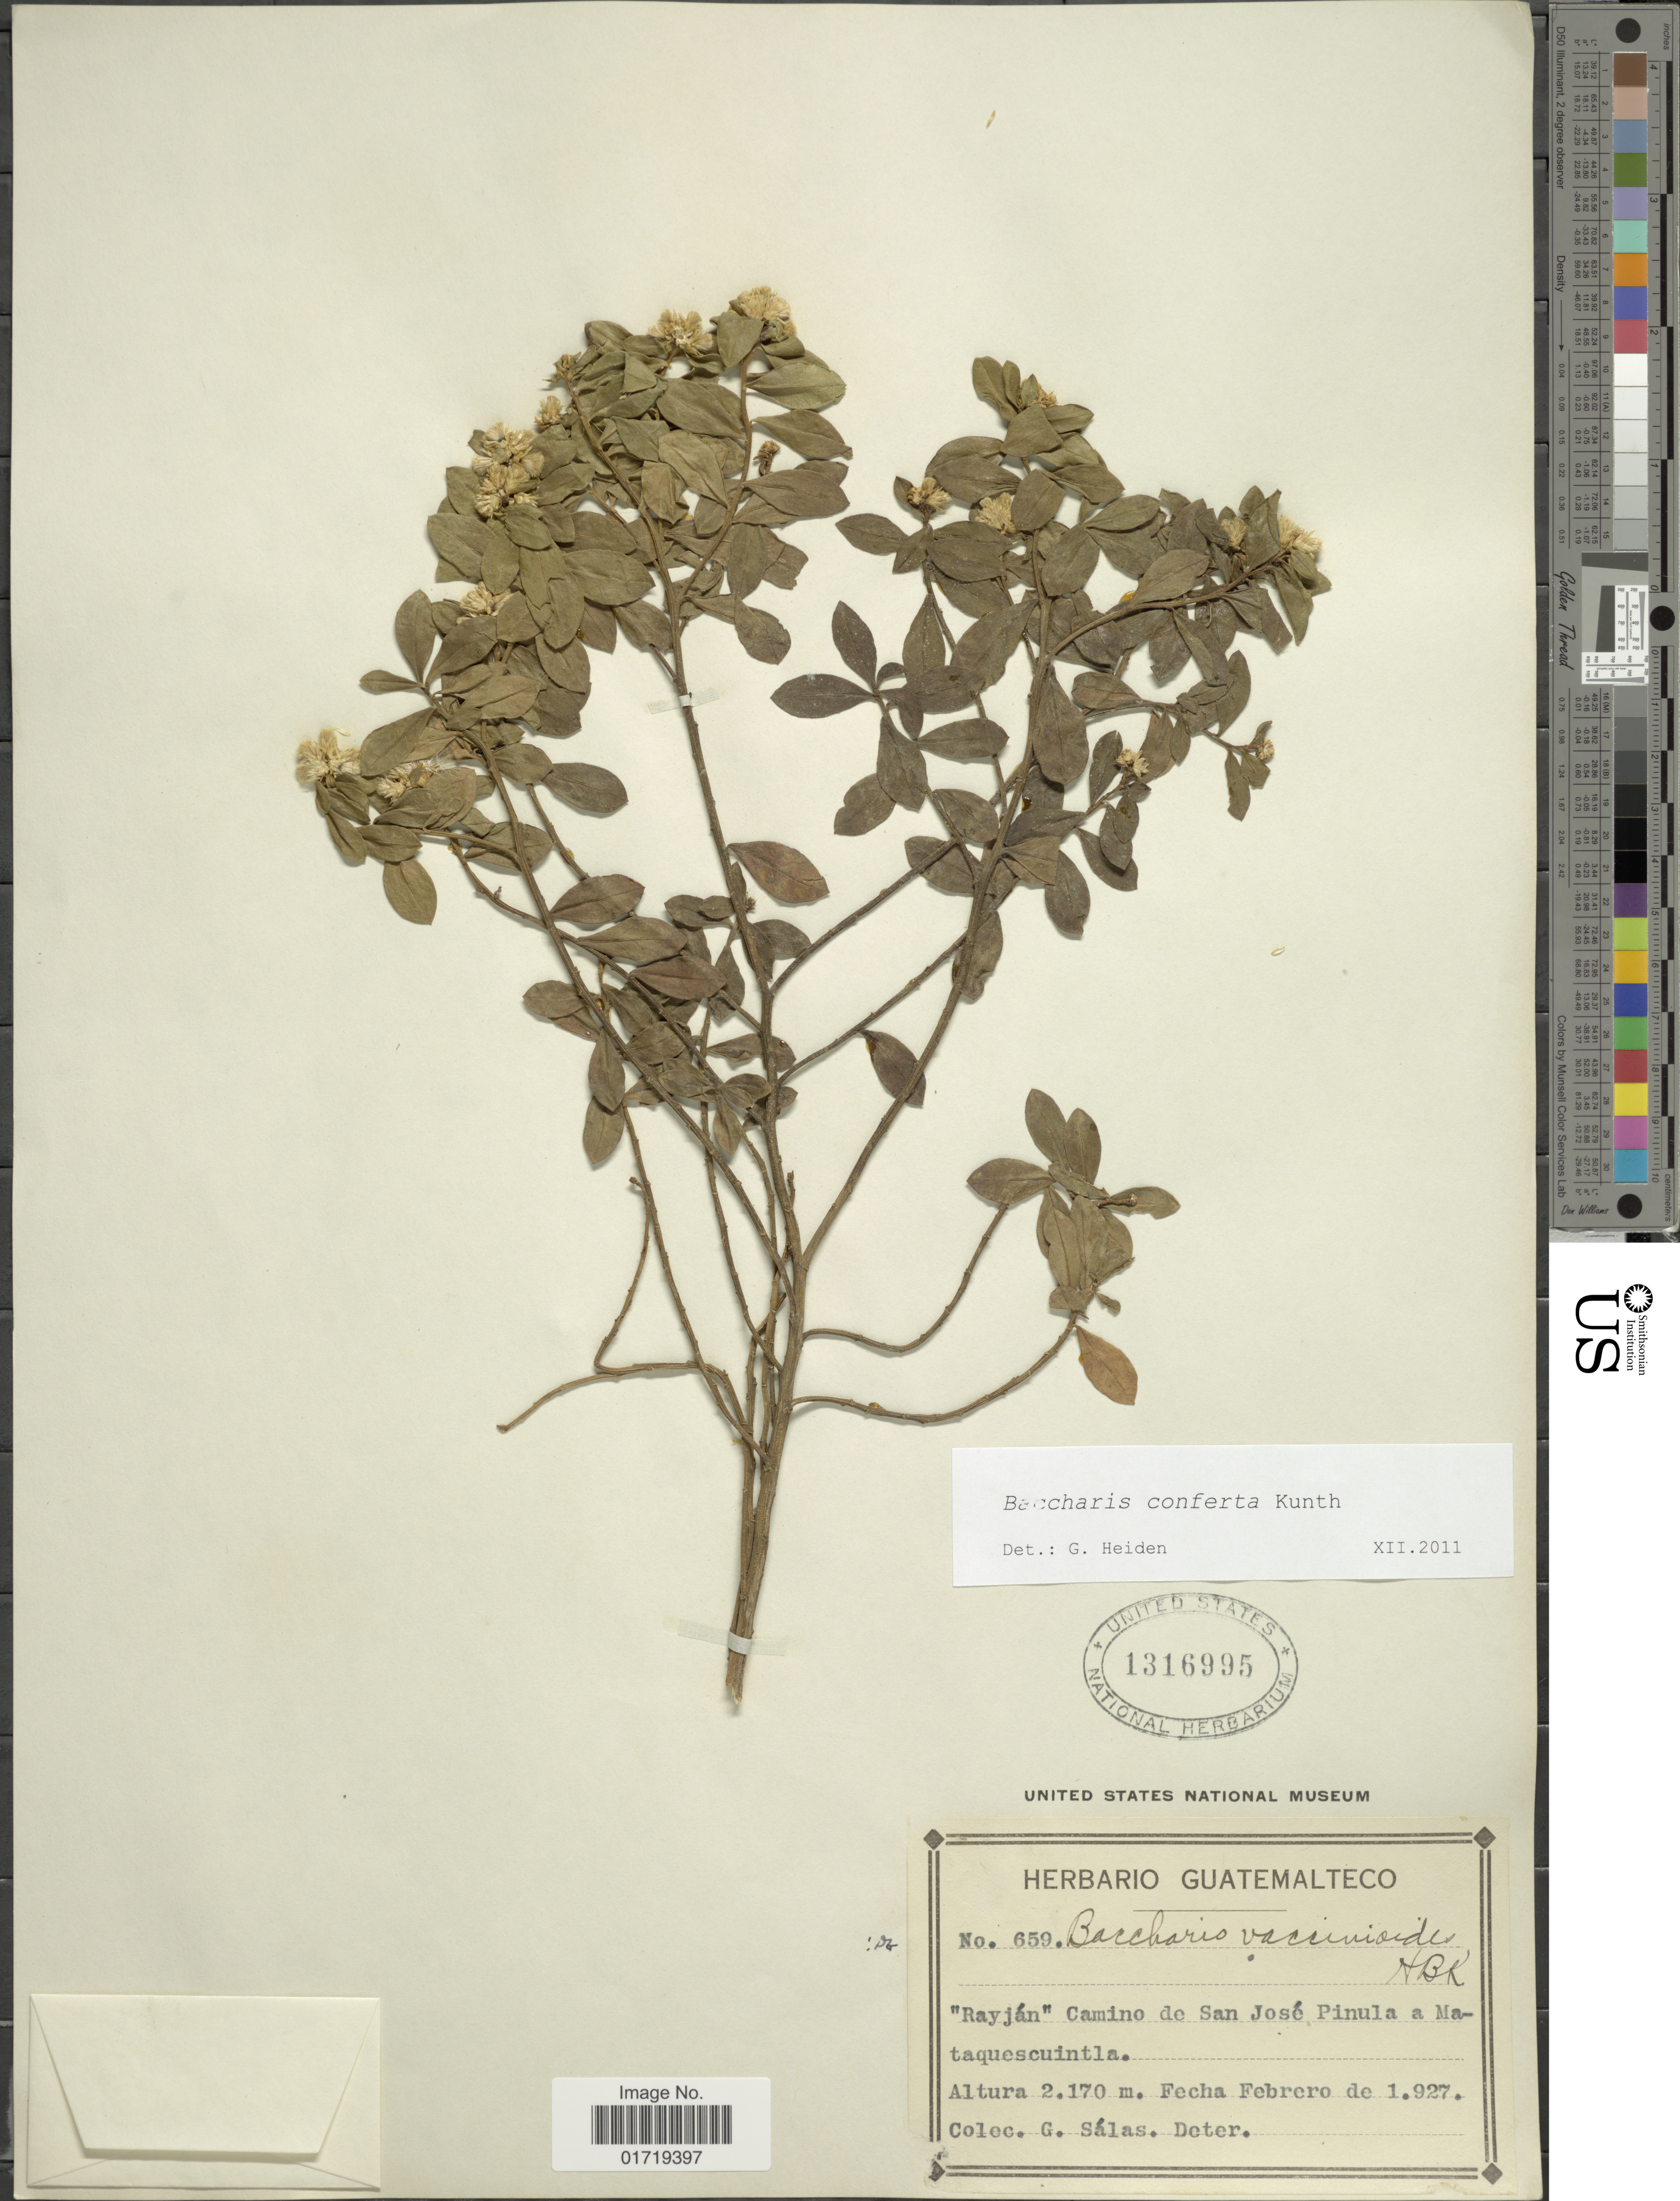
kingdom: Plantae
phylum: Tracheophyta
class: Magnoliopsida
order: Asterales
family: Asteraceae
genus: Baccharis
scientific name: Baccharis conferta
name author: Kunth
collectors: G. Salas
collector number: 659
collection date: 1927-02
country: Guatemala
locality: Guatemalteco, "Rayjan" Camino de San Jose Pinalu a Mataquescuintla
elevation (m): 2170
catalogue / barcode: US 1316995